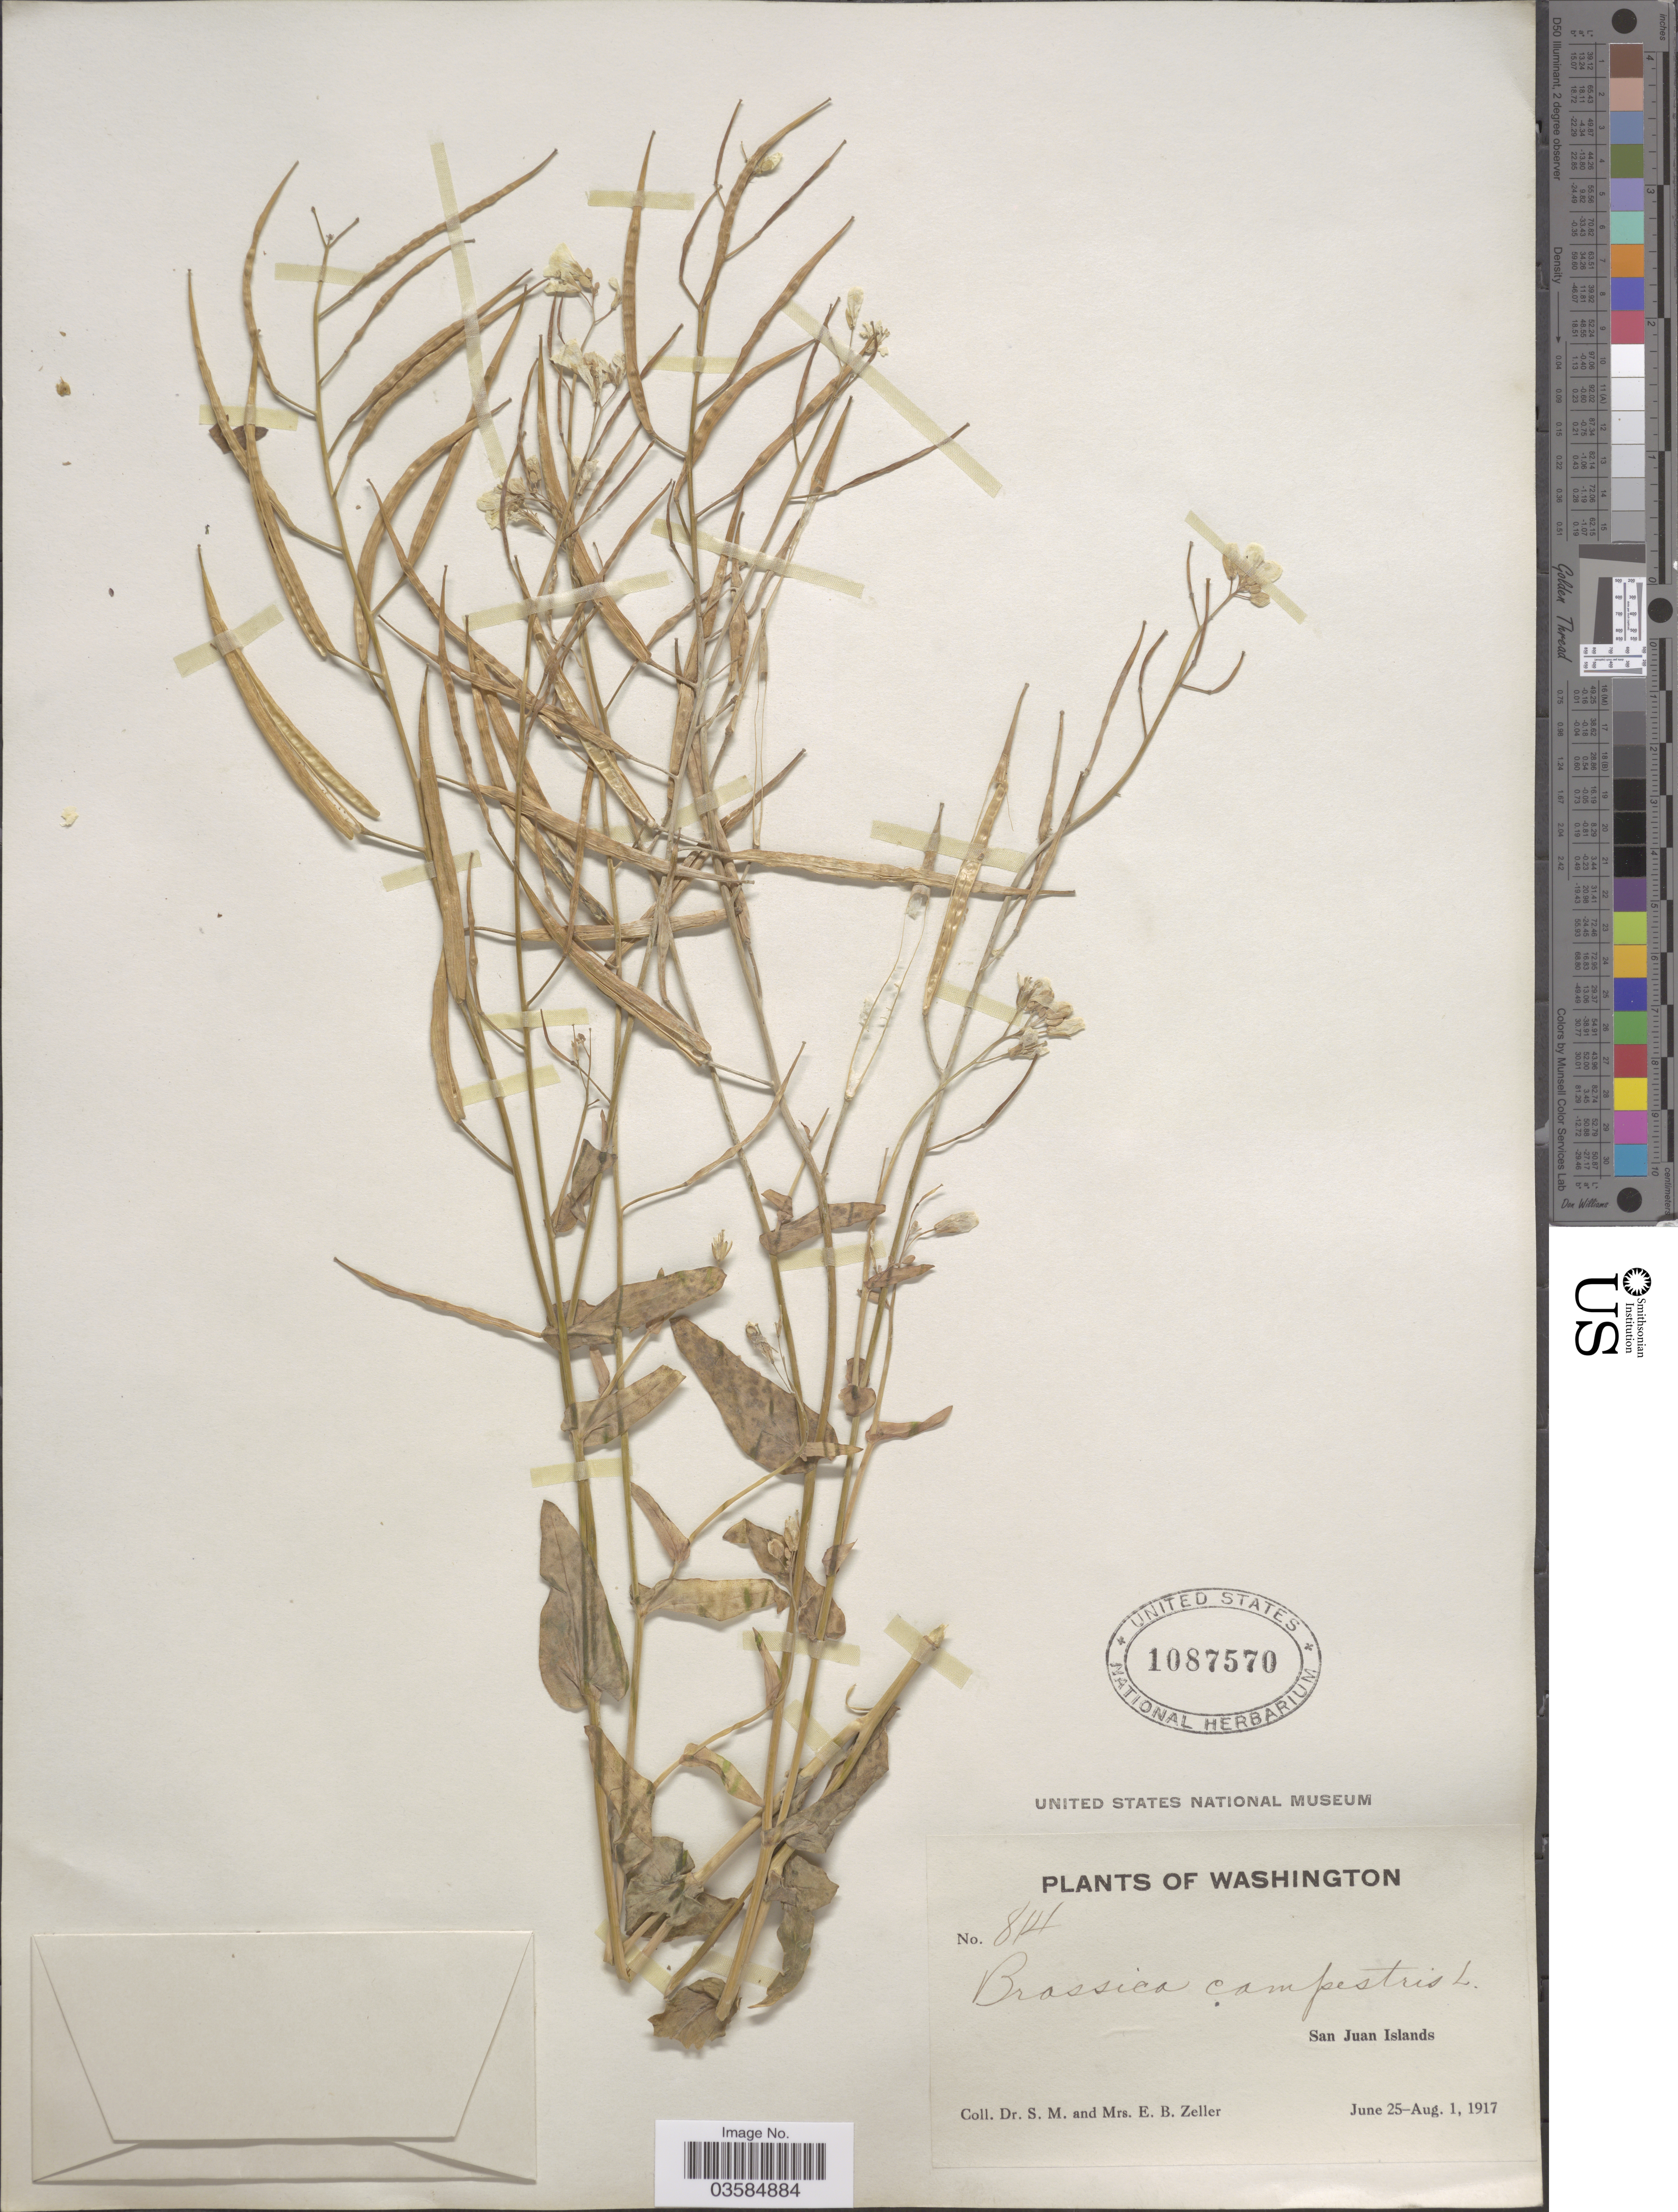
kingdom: Plantae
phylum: Tracheophyta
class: Magnoliopsida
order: Brassicales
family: Brassicaceae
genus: Brassica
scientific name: Brassica campestris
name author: L.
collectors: S. Zeller & E. Zeller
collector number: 814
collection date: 1917-06-25/1917-08-01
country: United States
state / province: Washington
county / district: San Juan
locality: San Juan Islands.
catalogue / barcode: US 1087570